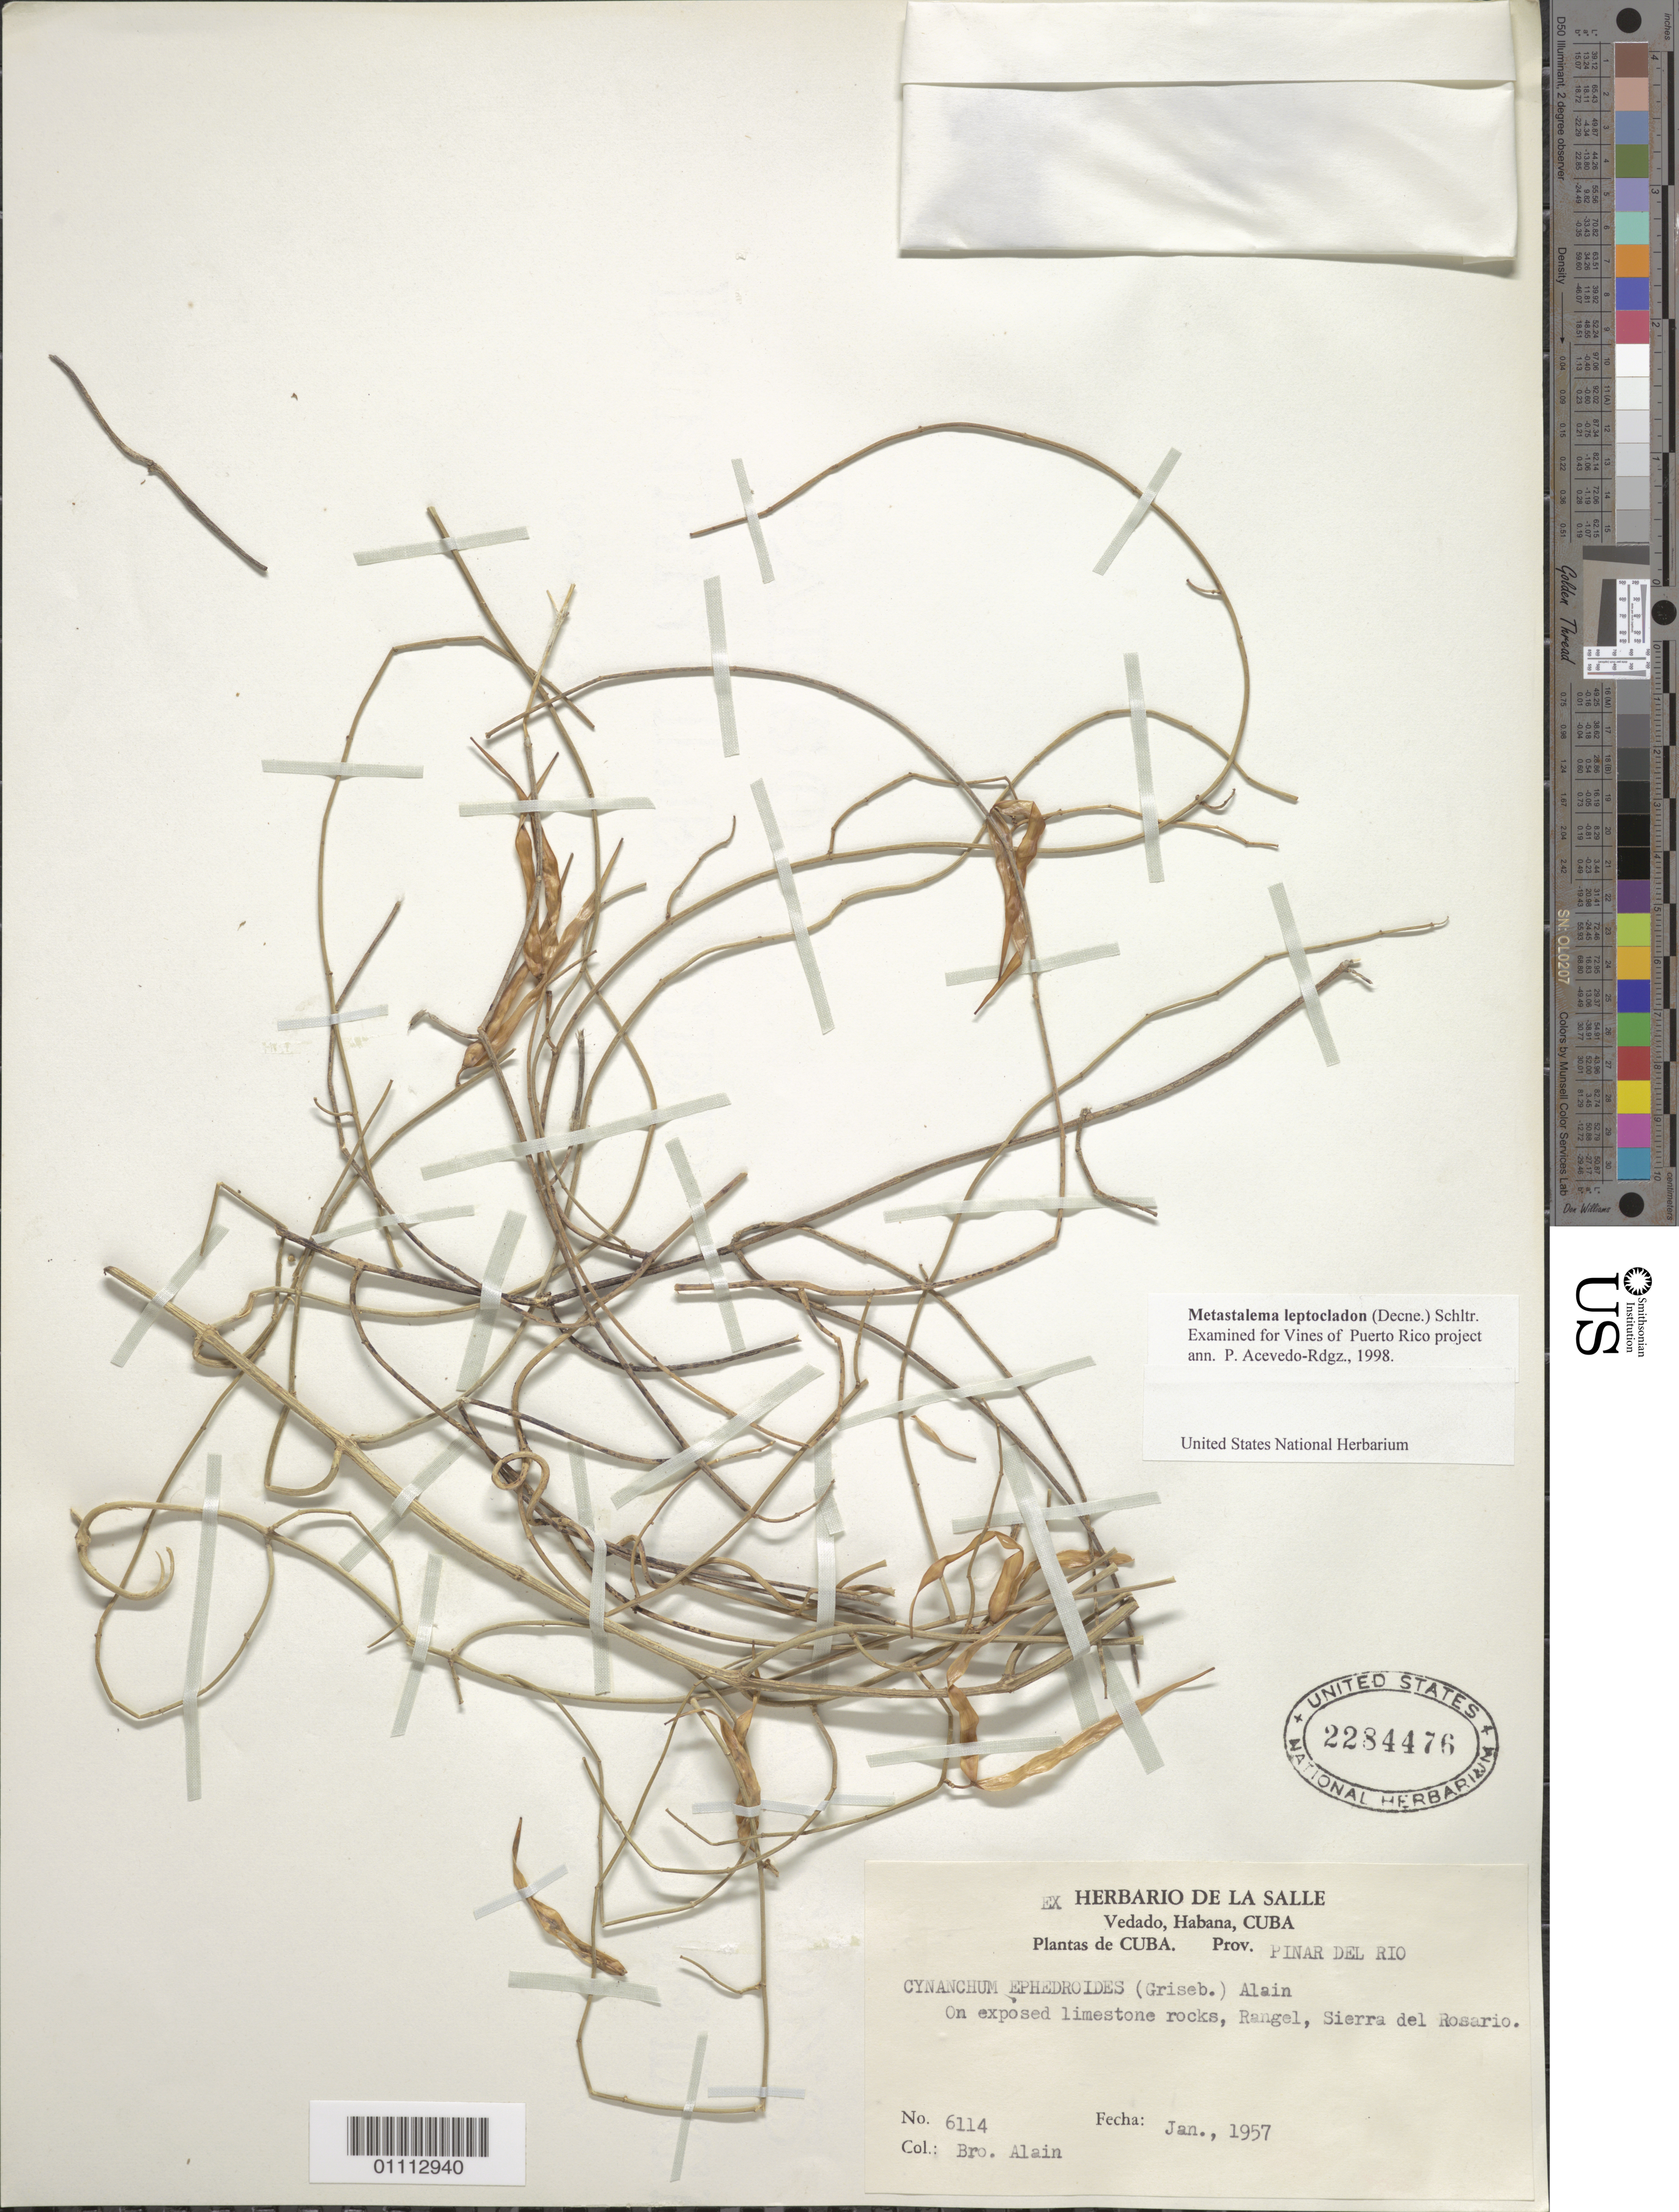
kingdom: Plantae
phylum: Tracheophyta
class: Magnoliopsida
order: Gentianales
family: Apocynaceae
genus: Metastelma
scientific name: Metastelma leptocladum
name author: (Decne.) Schltr.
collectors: A. H. Liogier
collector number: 6114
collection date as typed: Jan 1957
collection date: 1957-01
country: Cuba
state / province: Pinar del Rio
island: Cuba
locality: On exposed limestone rocks, Rangel, Sierra del Rosario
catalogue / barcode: US 2284476